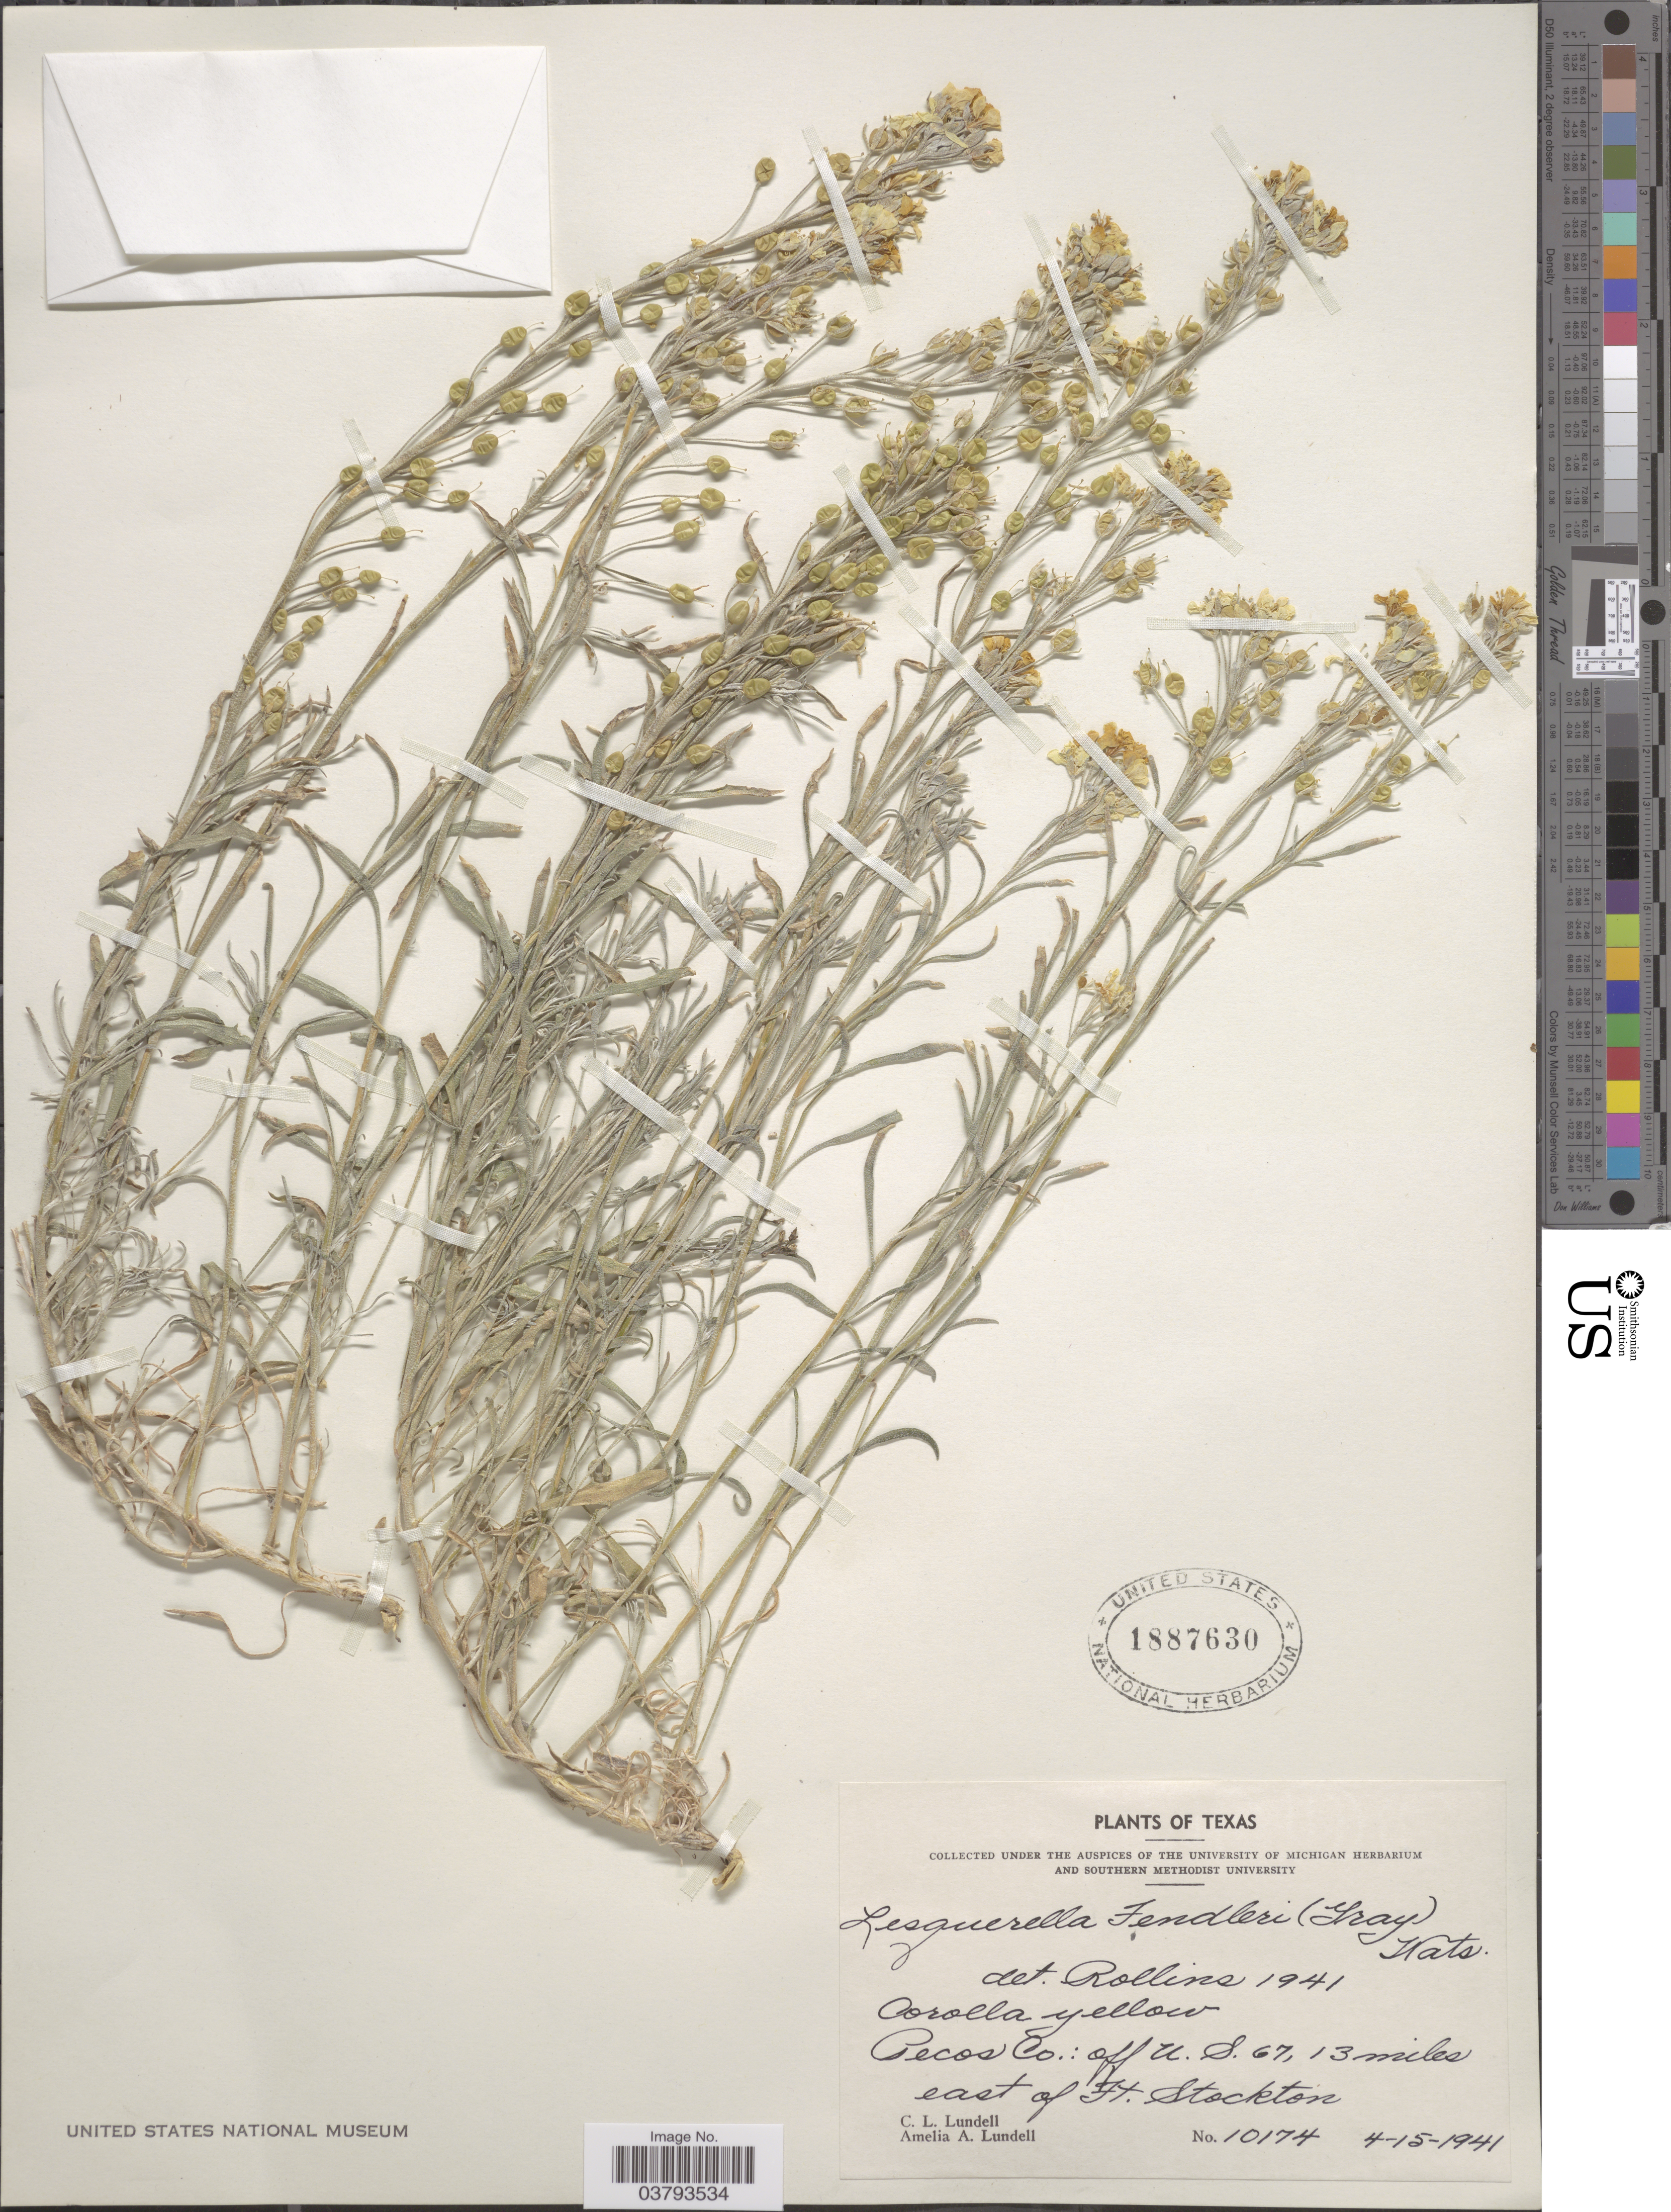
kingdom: Plantae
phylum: Tracheophyta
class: Magnoliopsida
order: Brassicales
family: Brassicaceae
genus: Lesquerella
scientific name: Lesquerella fendleri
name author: (A. Gray) S. Watson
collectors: C. L. Lundell & A. A. Lundell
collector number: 10174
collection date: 1941-04-15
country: United States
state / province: Texas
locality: Pecos Co.: off U.S. 67, 13 miles east of Ft. Stockton.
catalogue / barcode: US 1887630